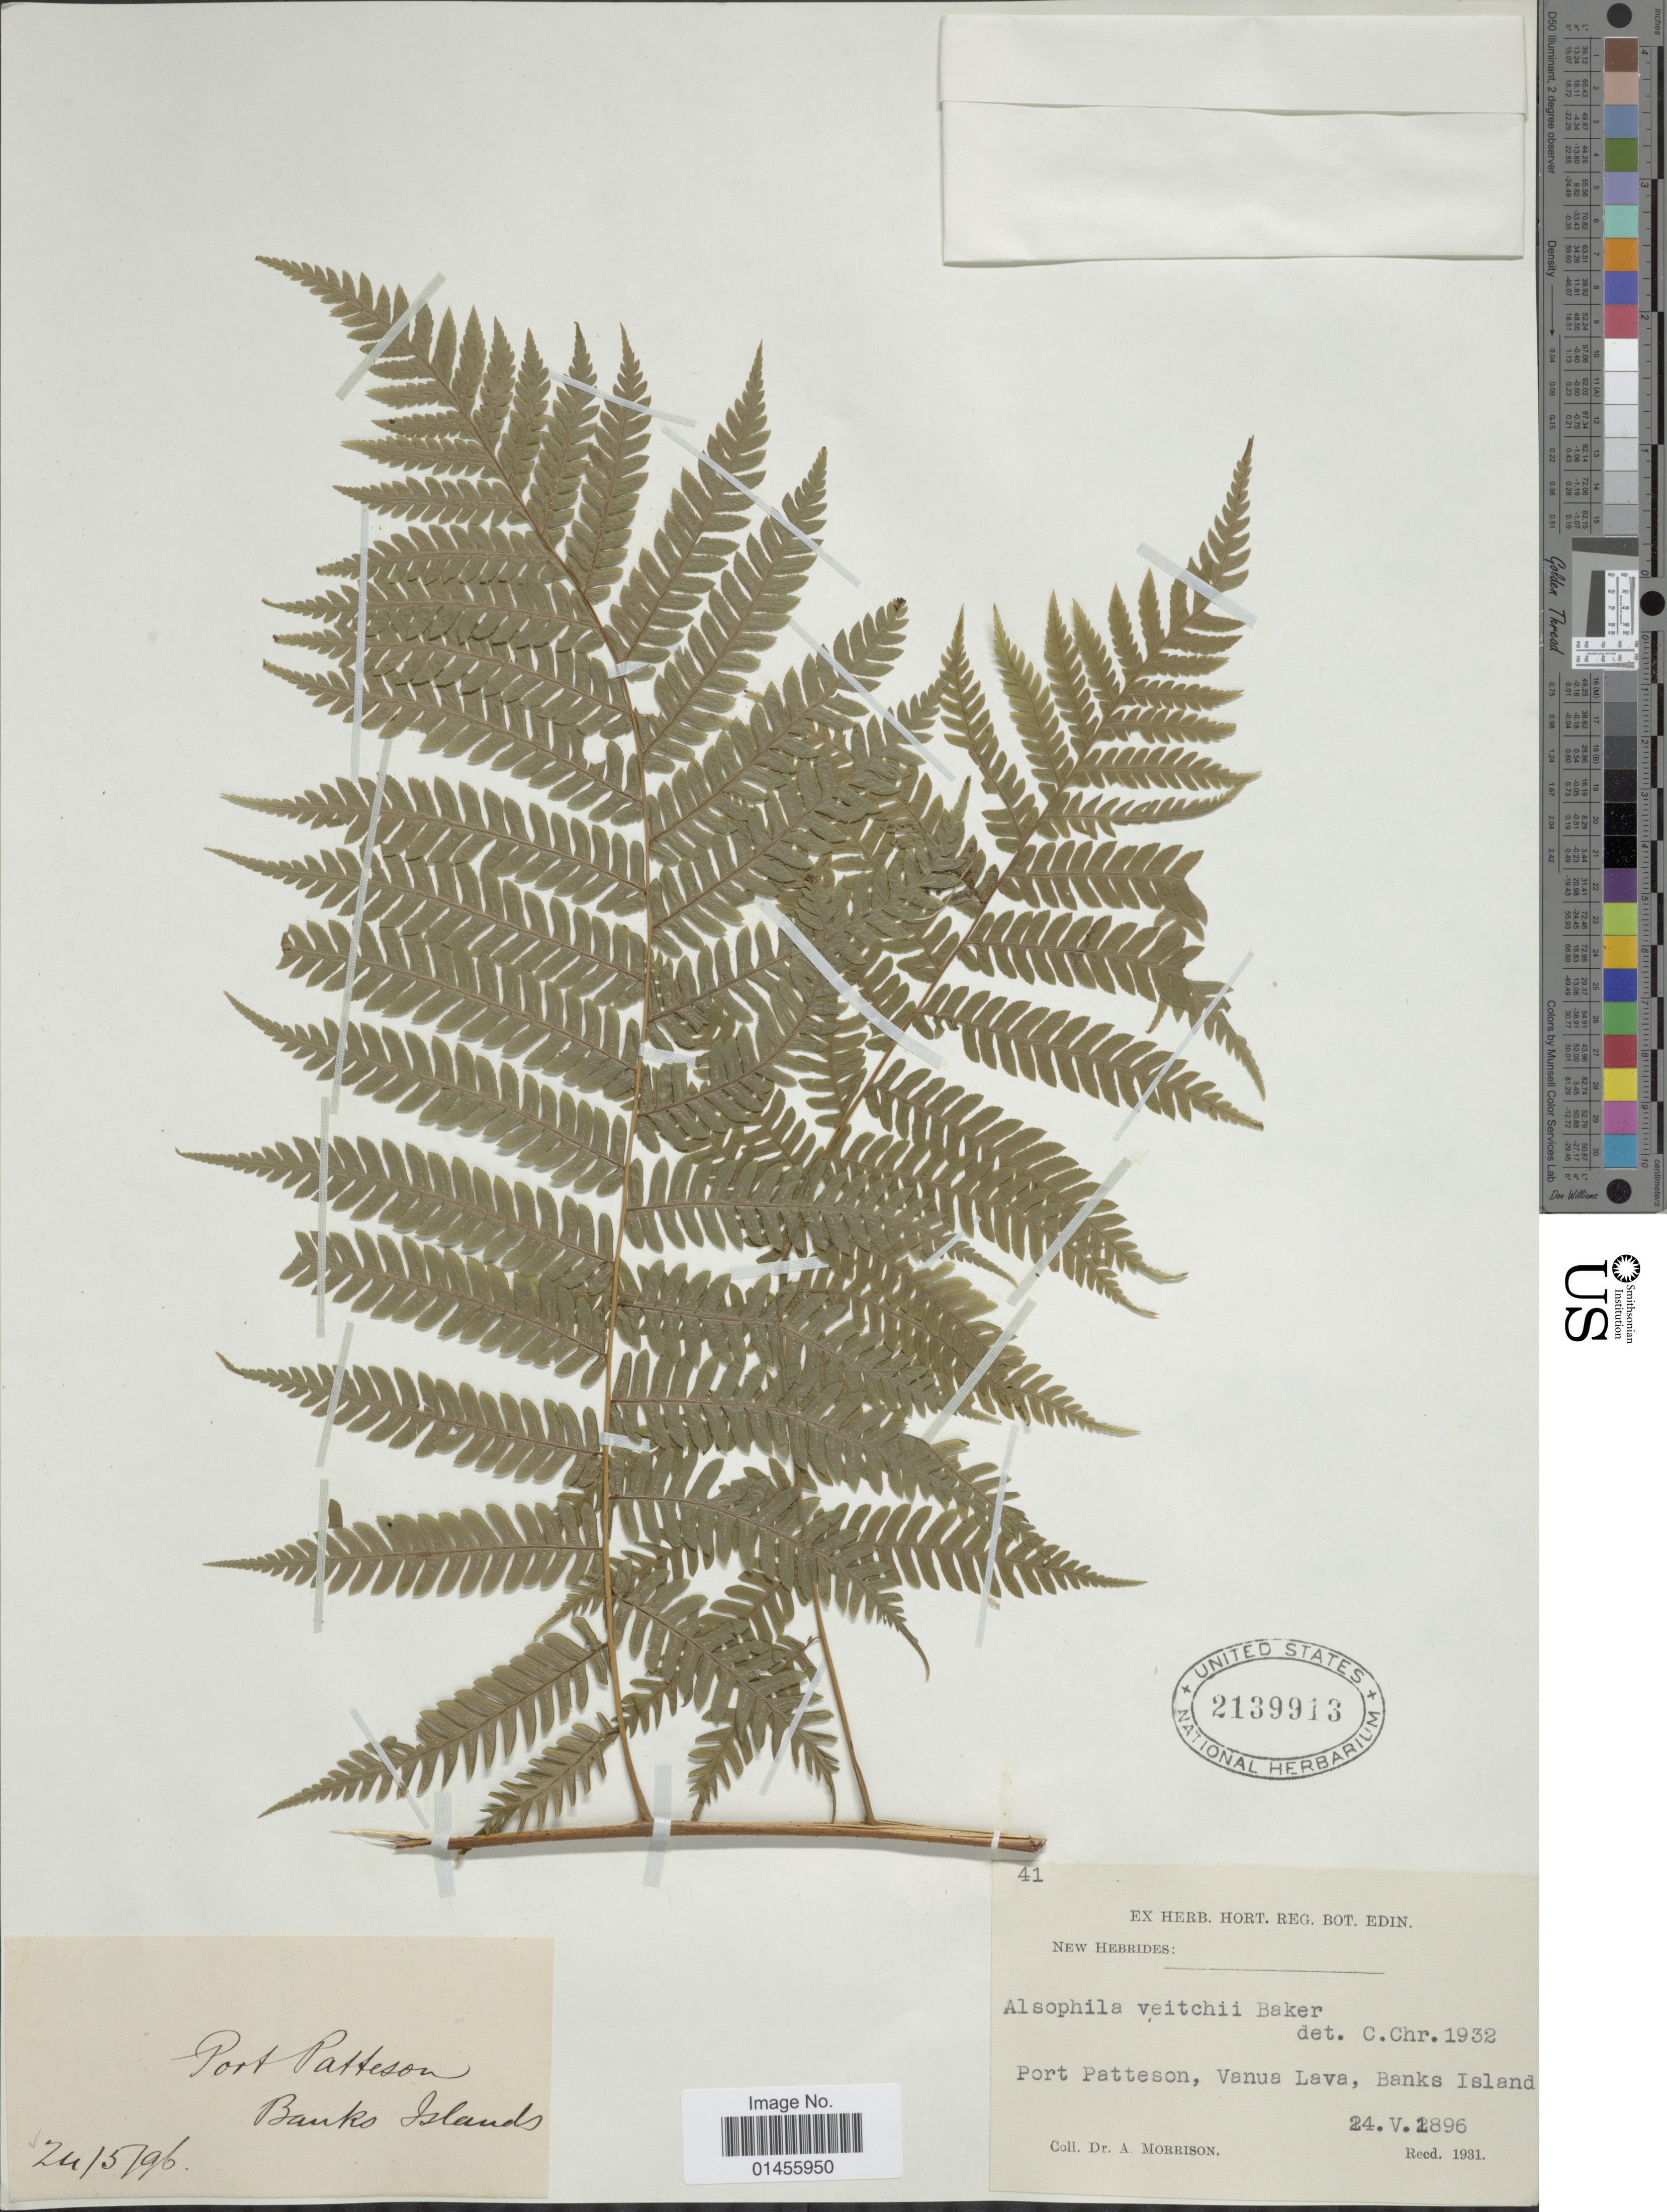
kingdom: Plantae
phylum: Tracheophyta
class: Polypodiopsida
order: Cyatheales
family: Cyatheaceae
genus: Alsophila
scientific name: Alsophila veitchii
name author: Baker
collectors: A. Morrison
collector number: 41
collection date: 1896-05-24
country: Vanuatu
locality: New Hebrides, Port Patteson, Vanua Lava, Banks Island. New Hebrides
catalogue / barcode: US 2139913